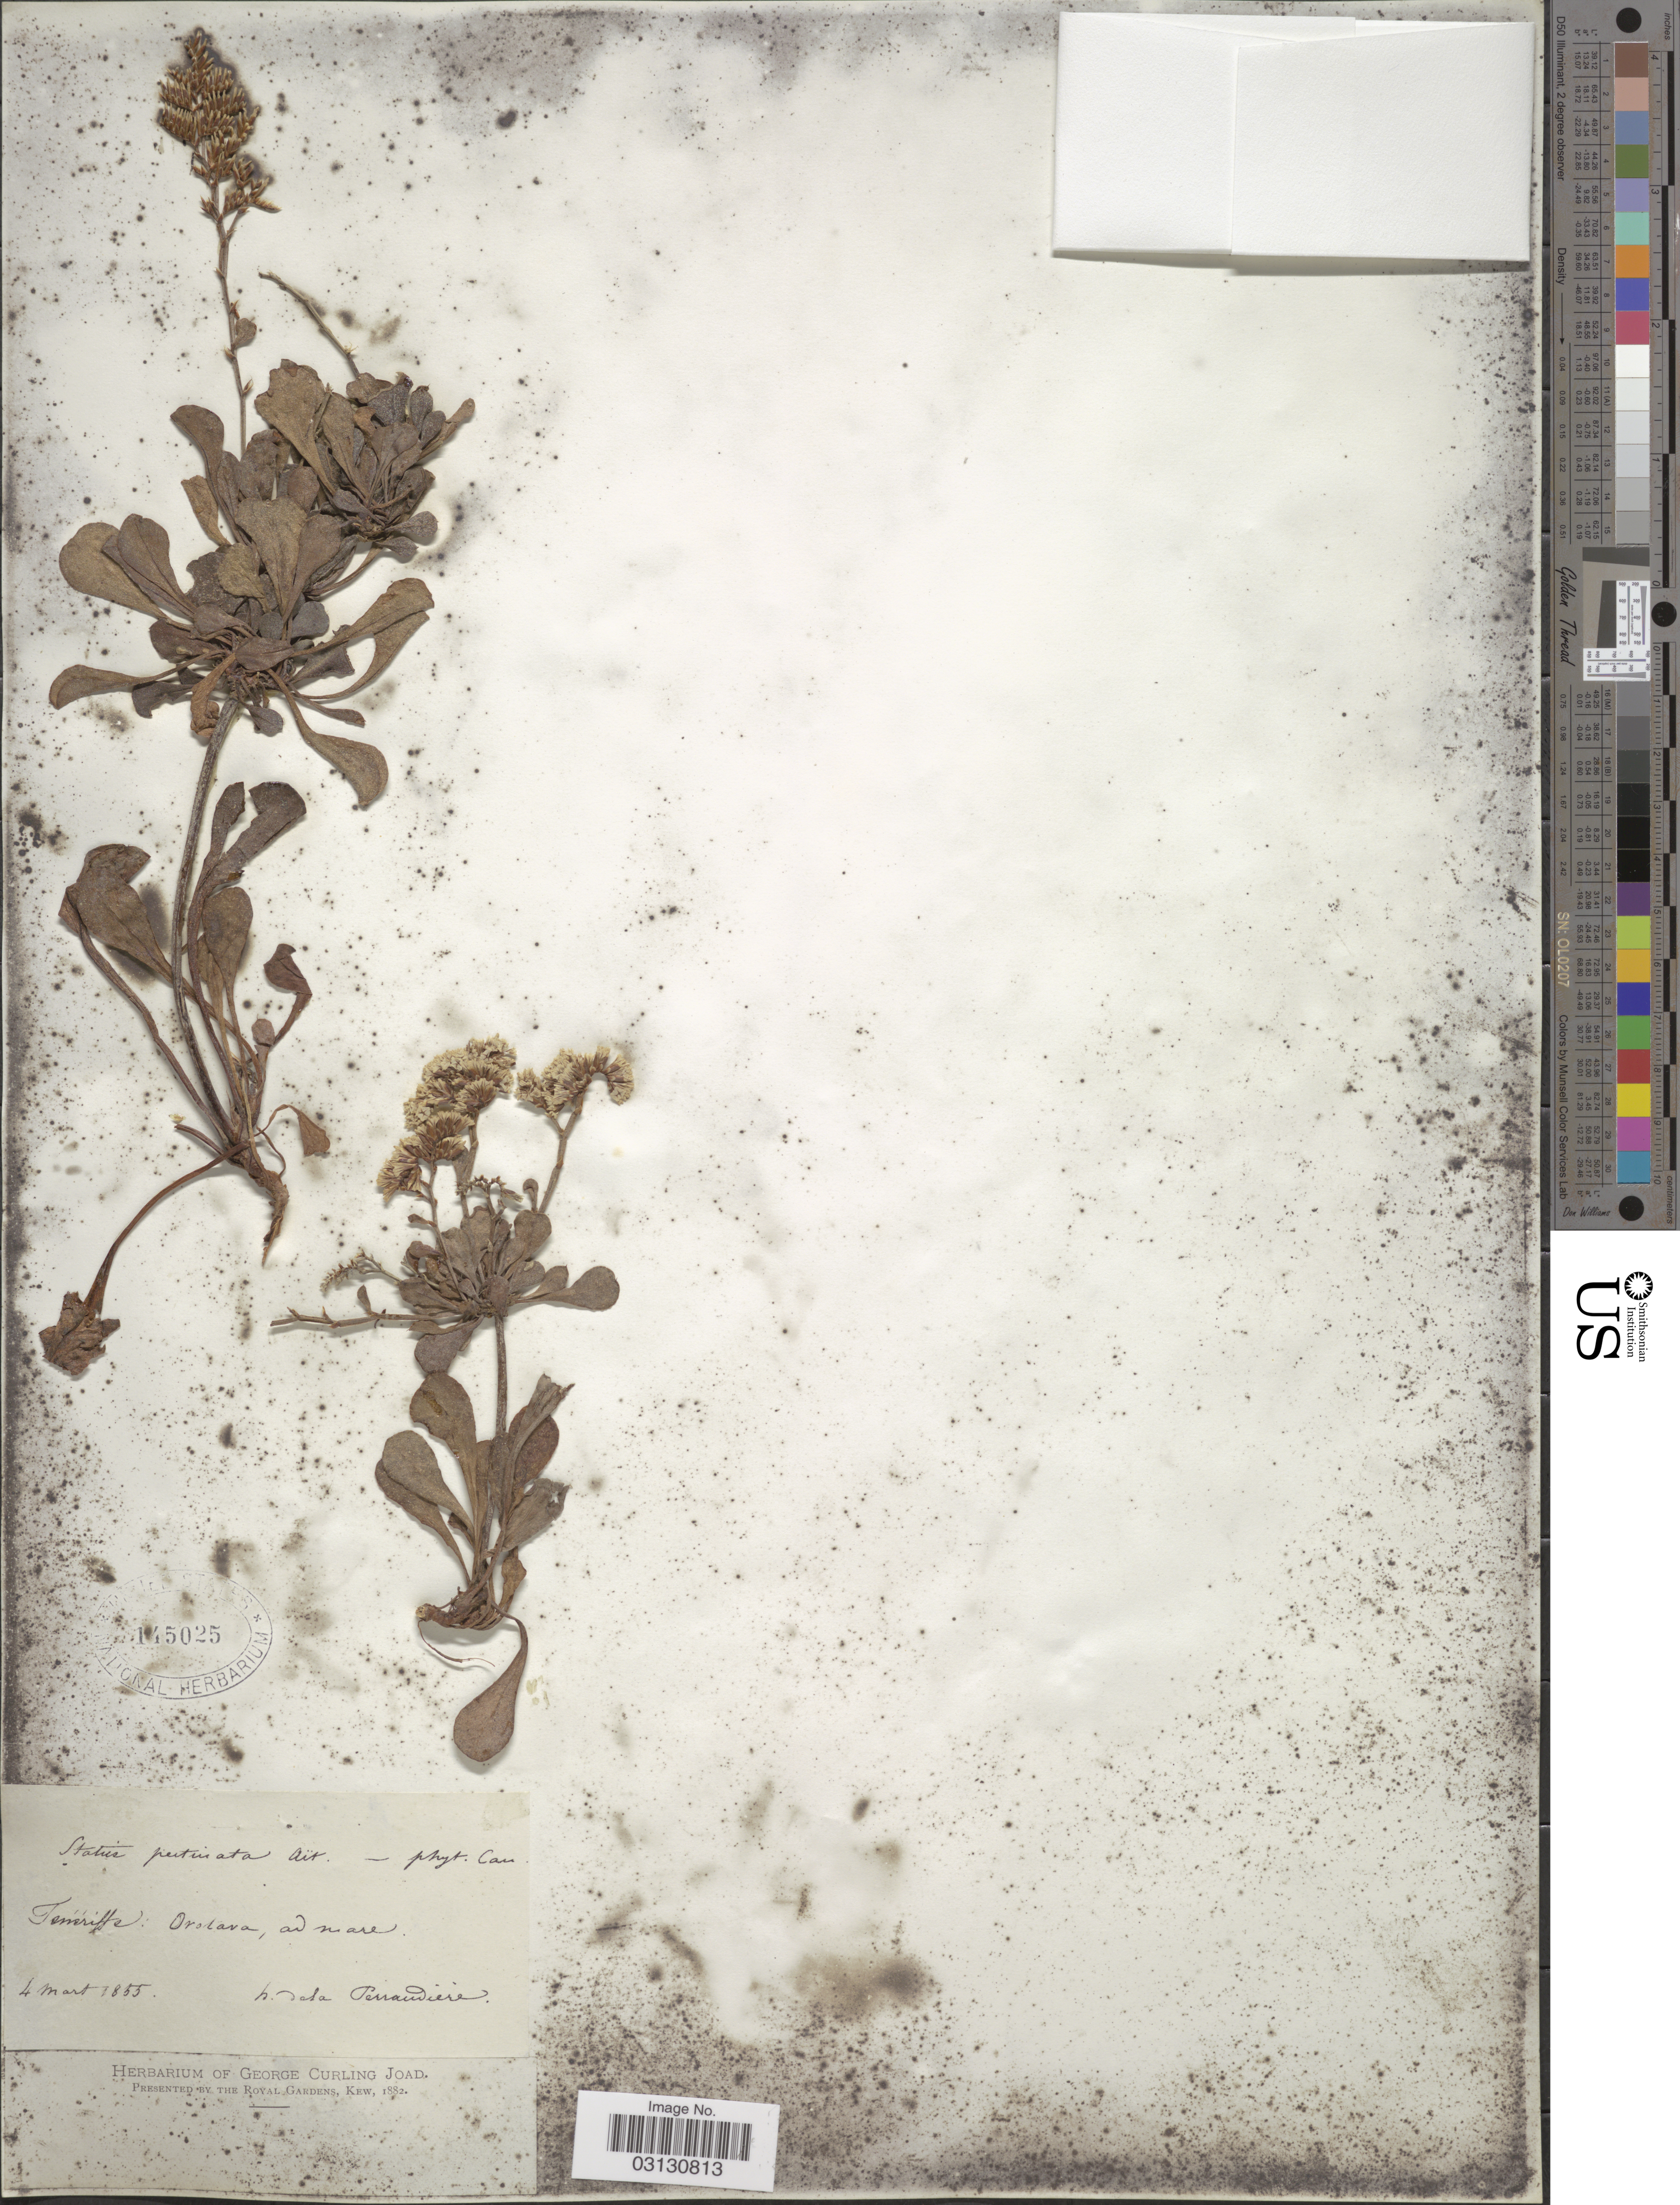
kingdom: Plantae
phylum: Tracheophyta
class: Magnoliopsida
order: Caryophyllales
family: Plumbaginaceae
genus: Limonium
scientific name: Limonium pectinatum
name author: Kuntze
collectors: H. de la Perraudière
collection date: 1855-03-04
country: Spain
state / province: Canarias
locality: Ténériffe: Orotava, ad mare.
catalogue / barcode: US 145025